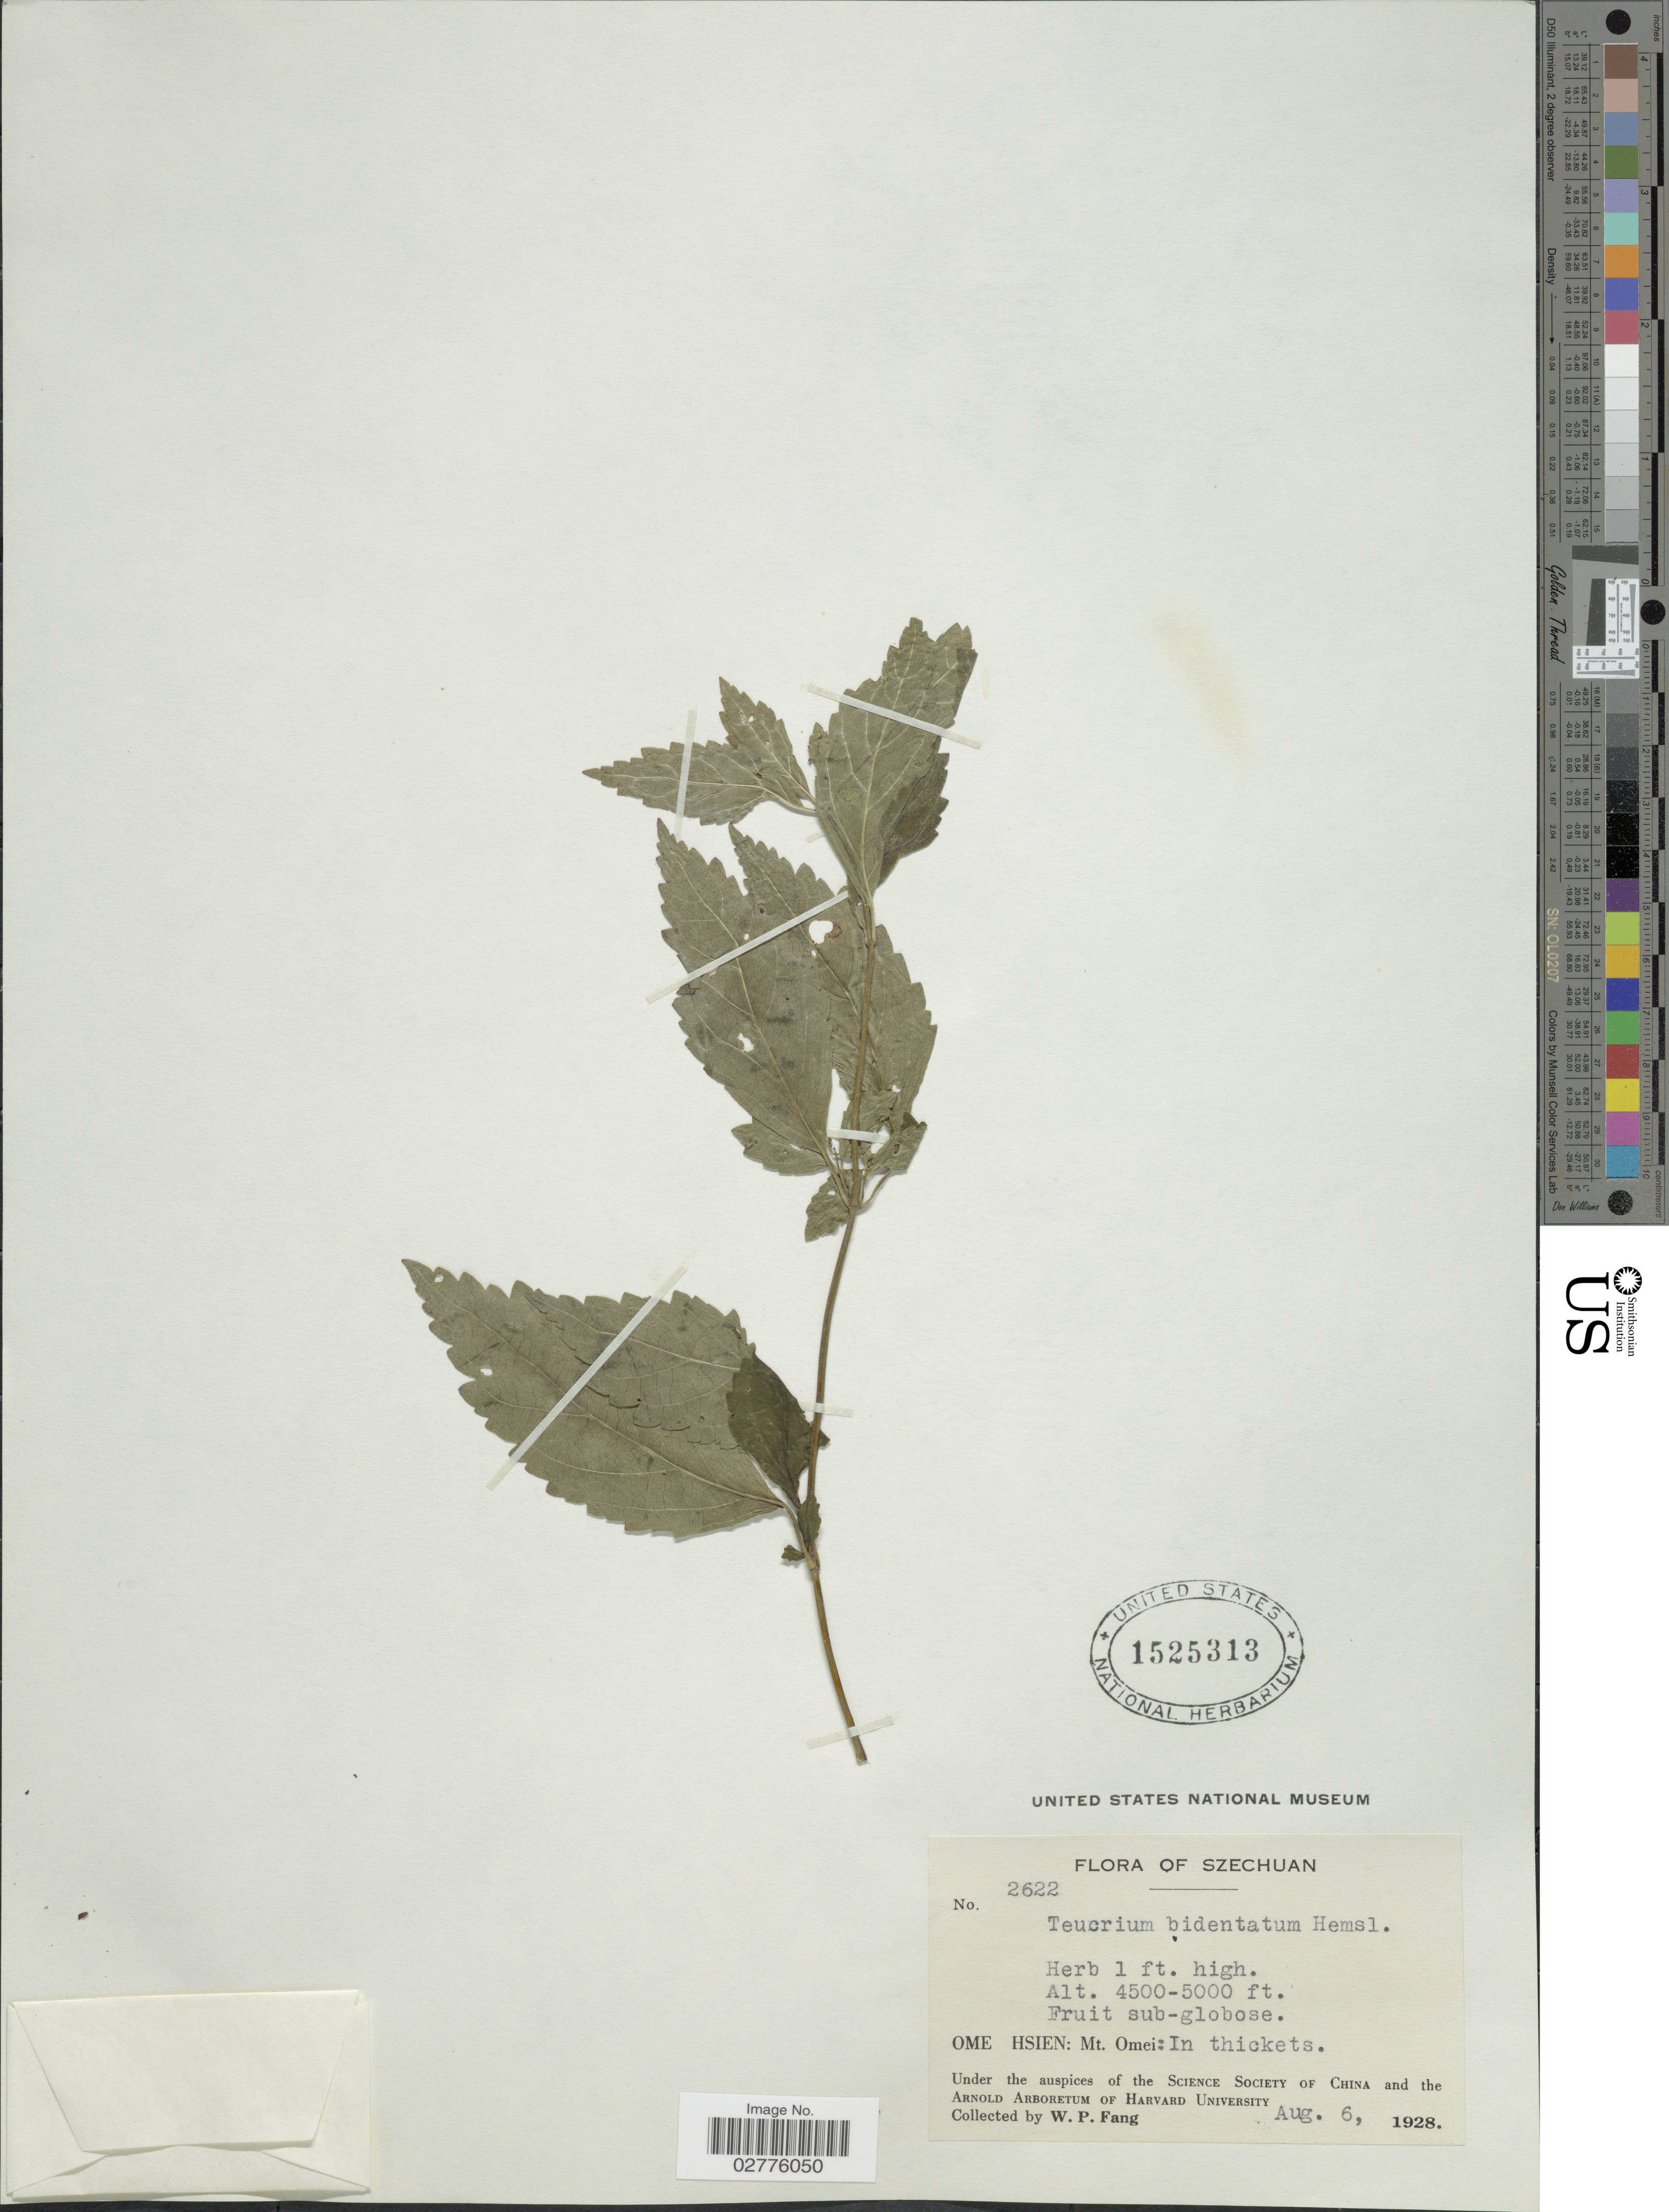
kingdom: Plantae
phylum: Tracheophyta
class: Magnoliopsida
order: Lamiales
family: Lamiaceae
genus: Teucrium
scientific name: Teucrium bidentatum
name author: Hemsl.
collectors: W. P. Fang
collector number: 2622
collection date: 1928-08-06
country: China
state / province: Sichuan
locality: Szechuan, Ome Hsien: Mt. Omei.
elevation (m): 1372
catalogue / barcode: US 1525313